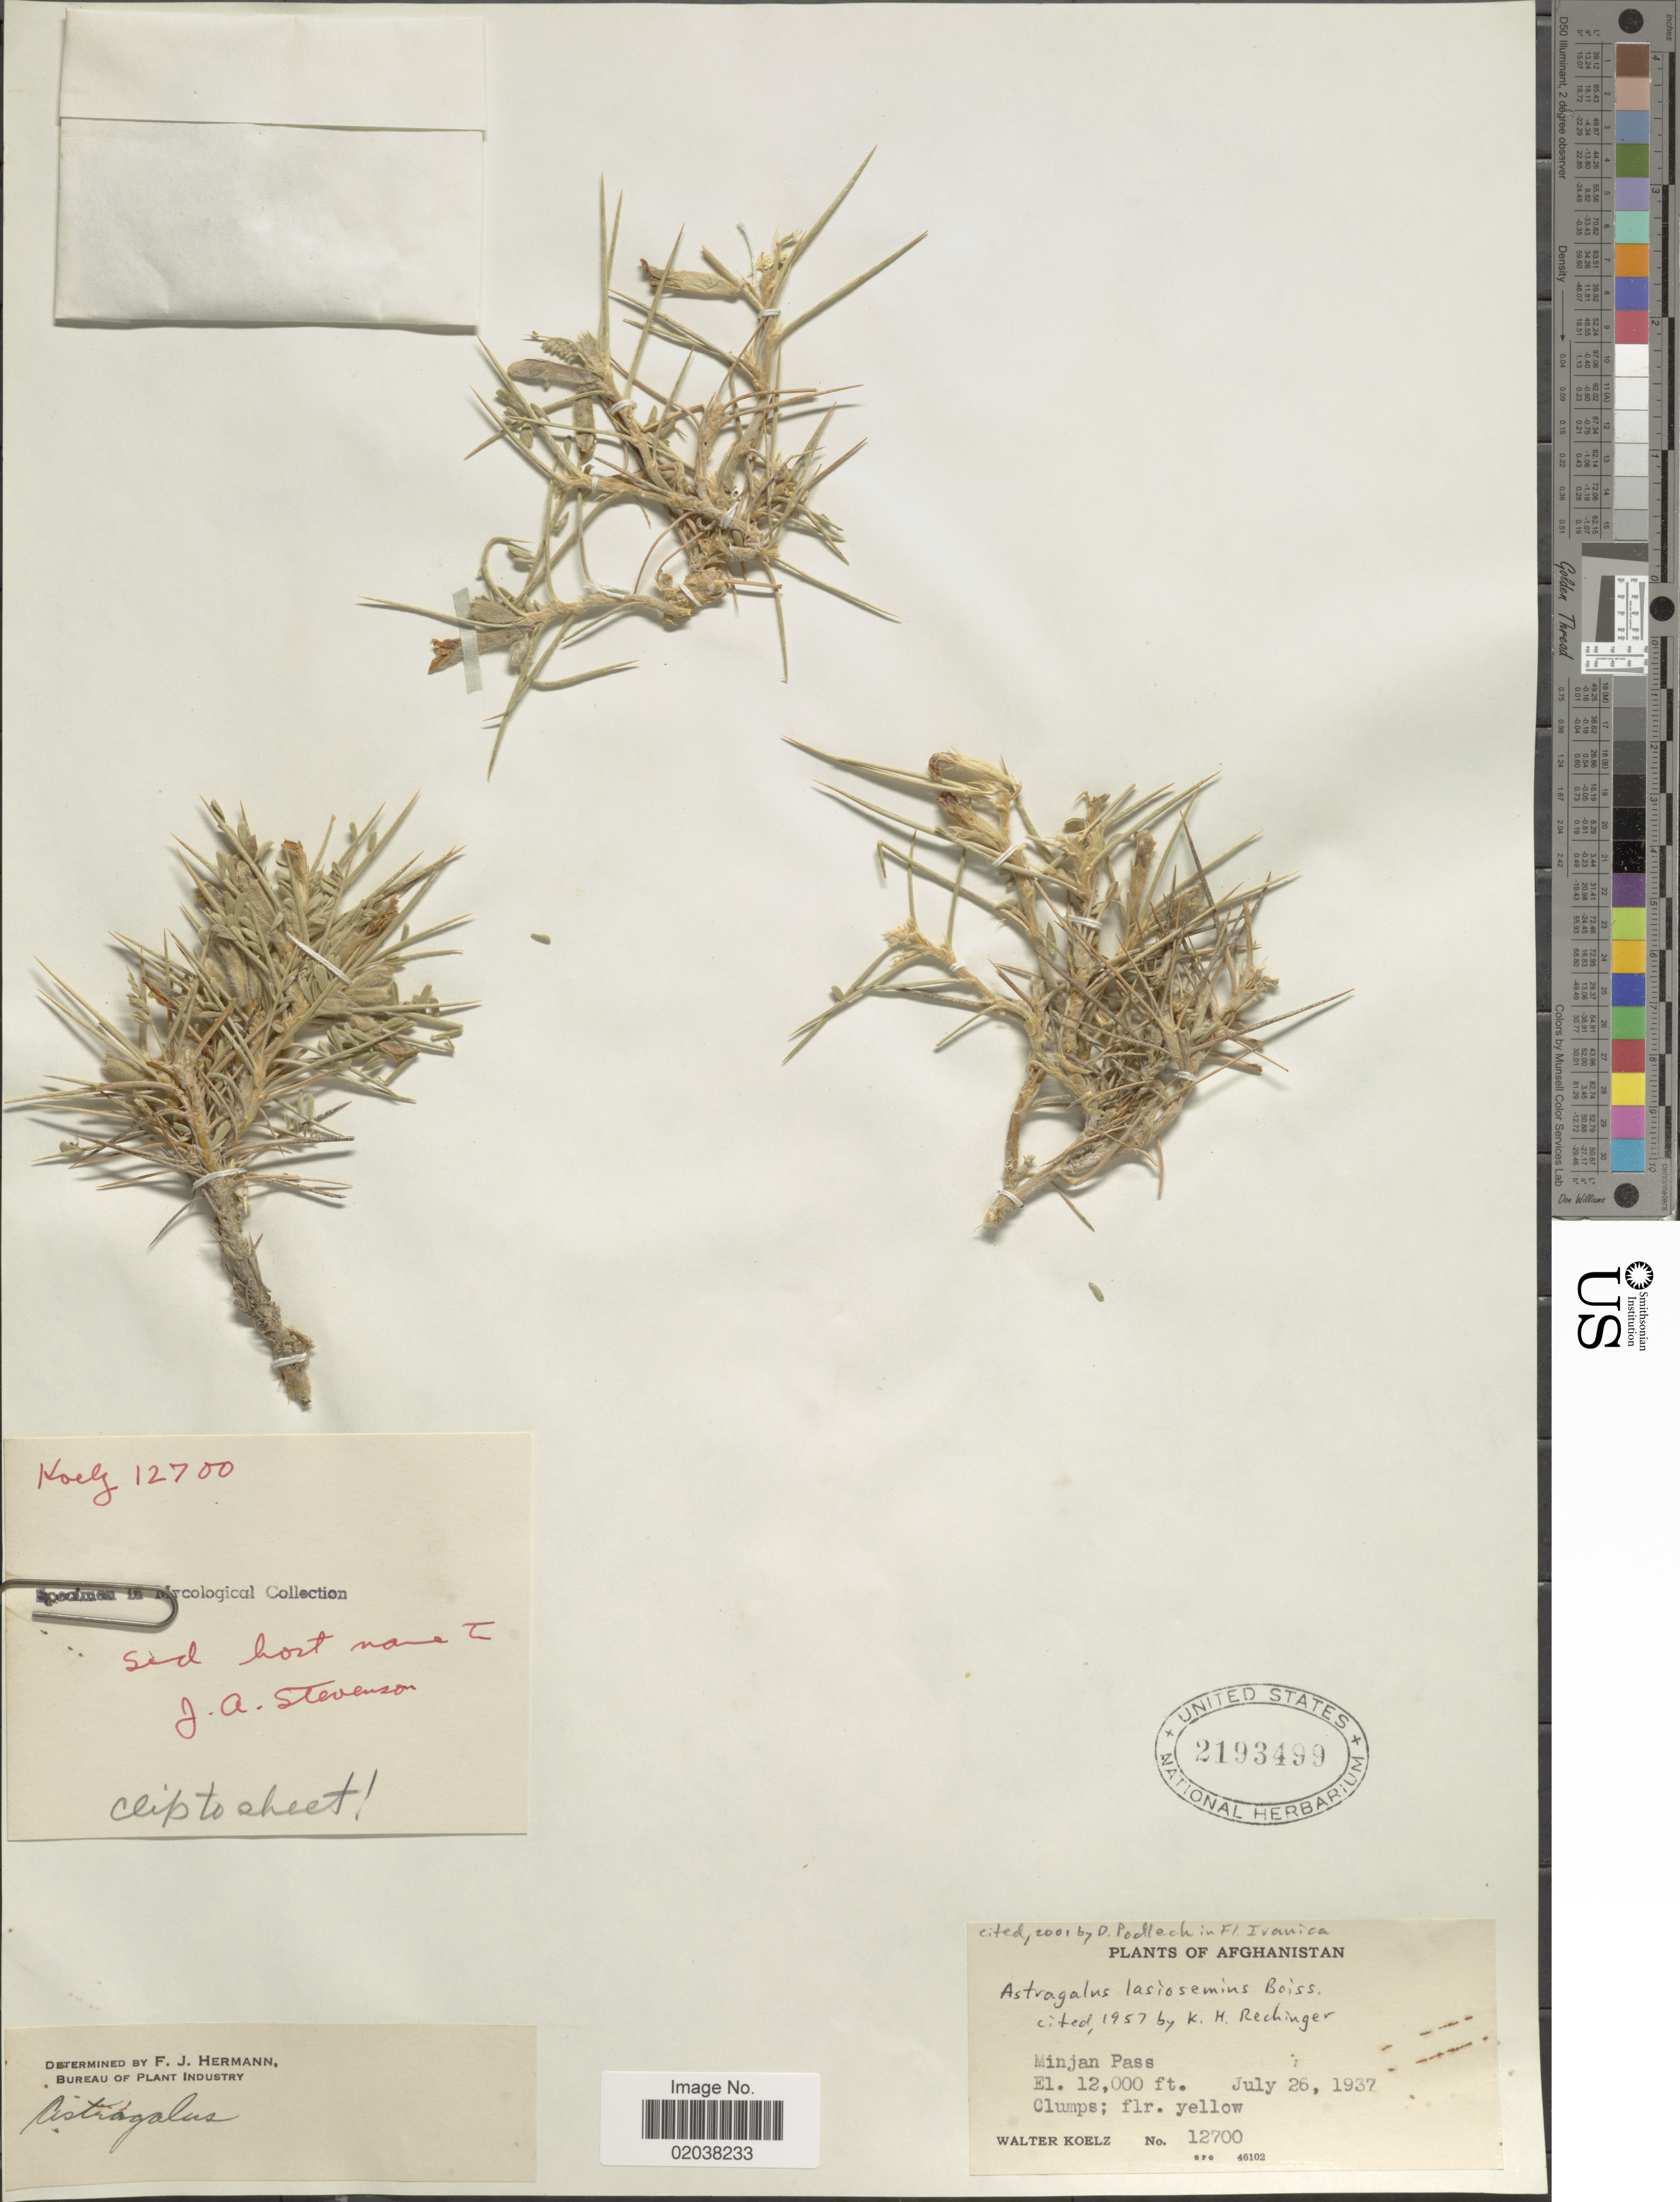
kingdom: Plantae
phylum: Tracheophyta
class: Magnoliopsida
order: Fabales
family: Fabaceae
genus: Astragalus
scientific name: Astragalus lasiosemius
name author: Boiss.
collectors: W. N. Koelz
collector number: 12700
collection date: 1937-07-26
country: Afghanistan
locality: Minjan Pass, Clumps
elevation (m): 3658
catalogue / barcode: US 2193499